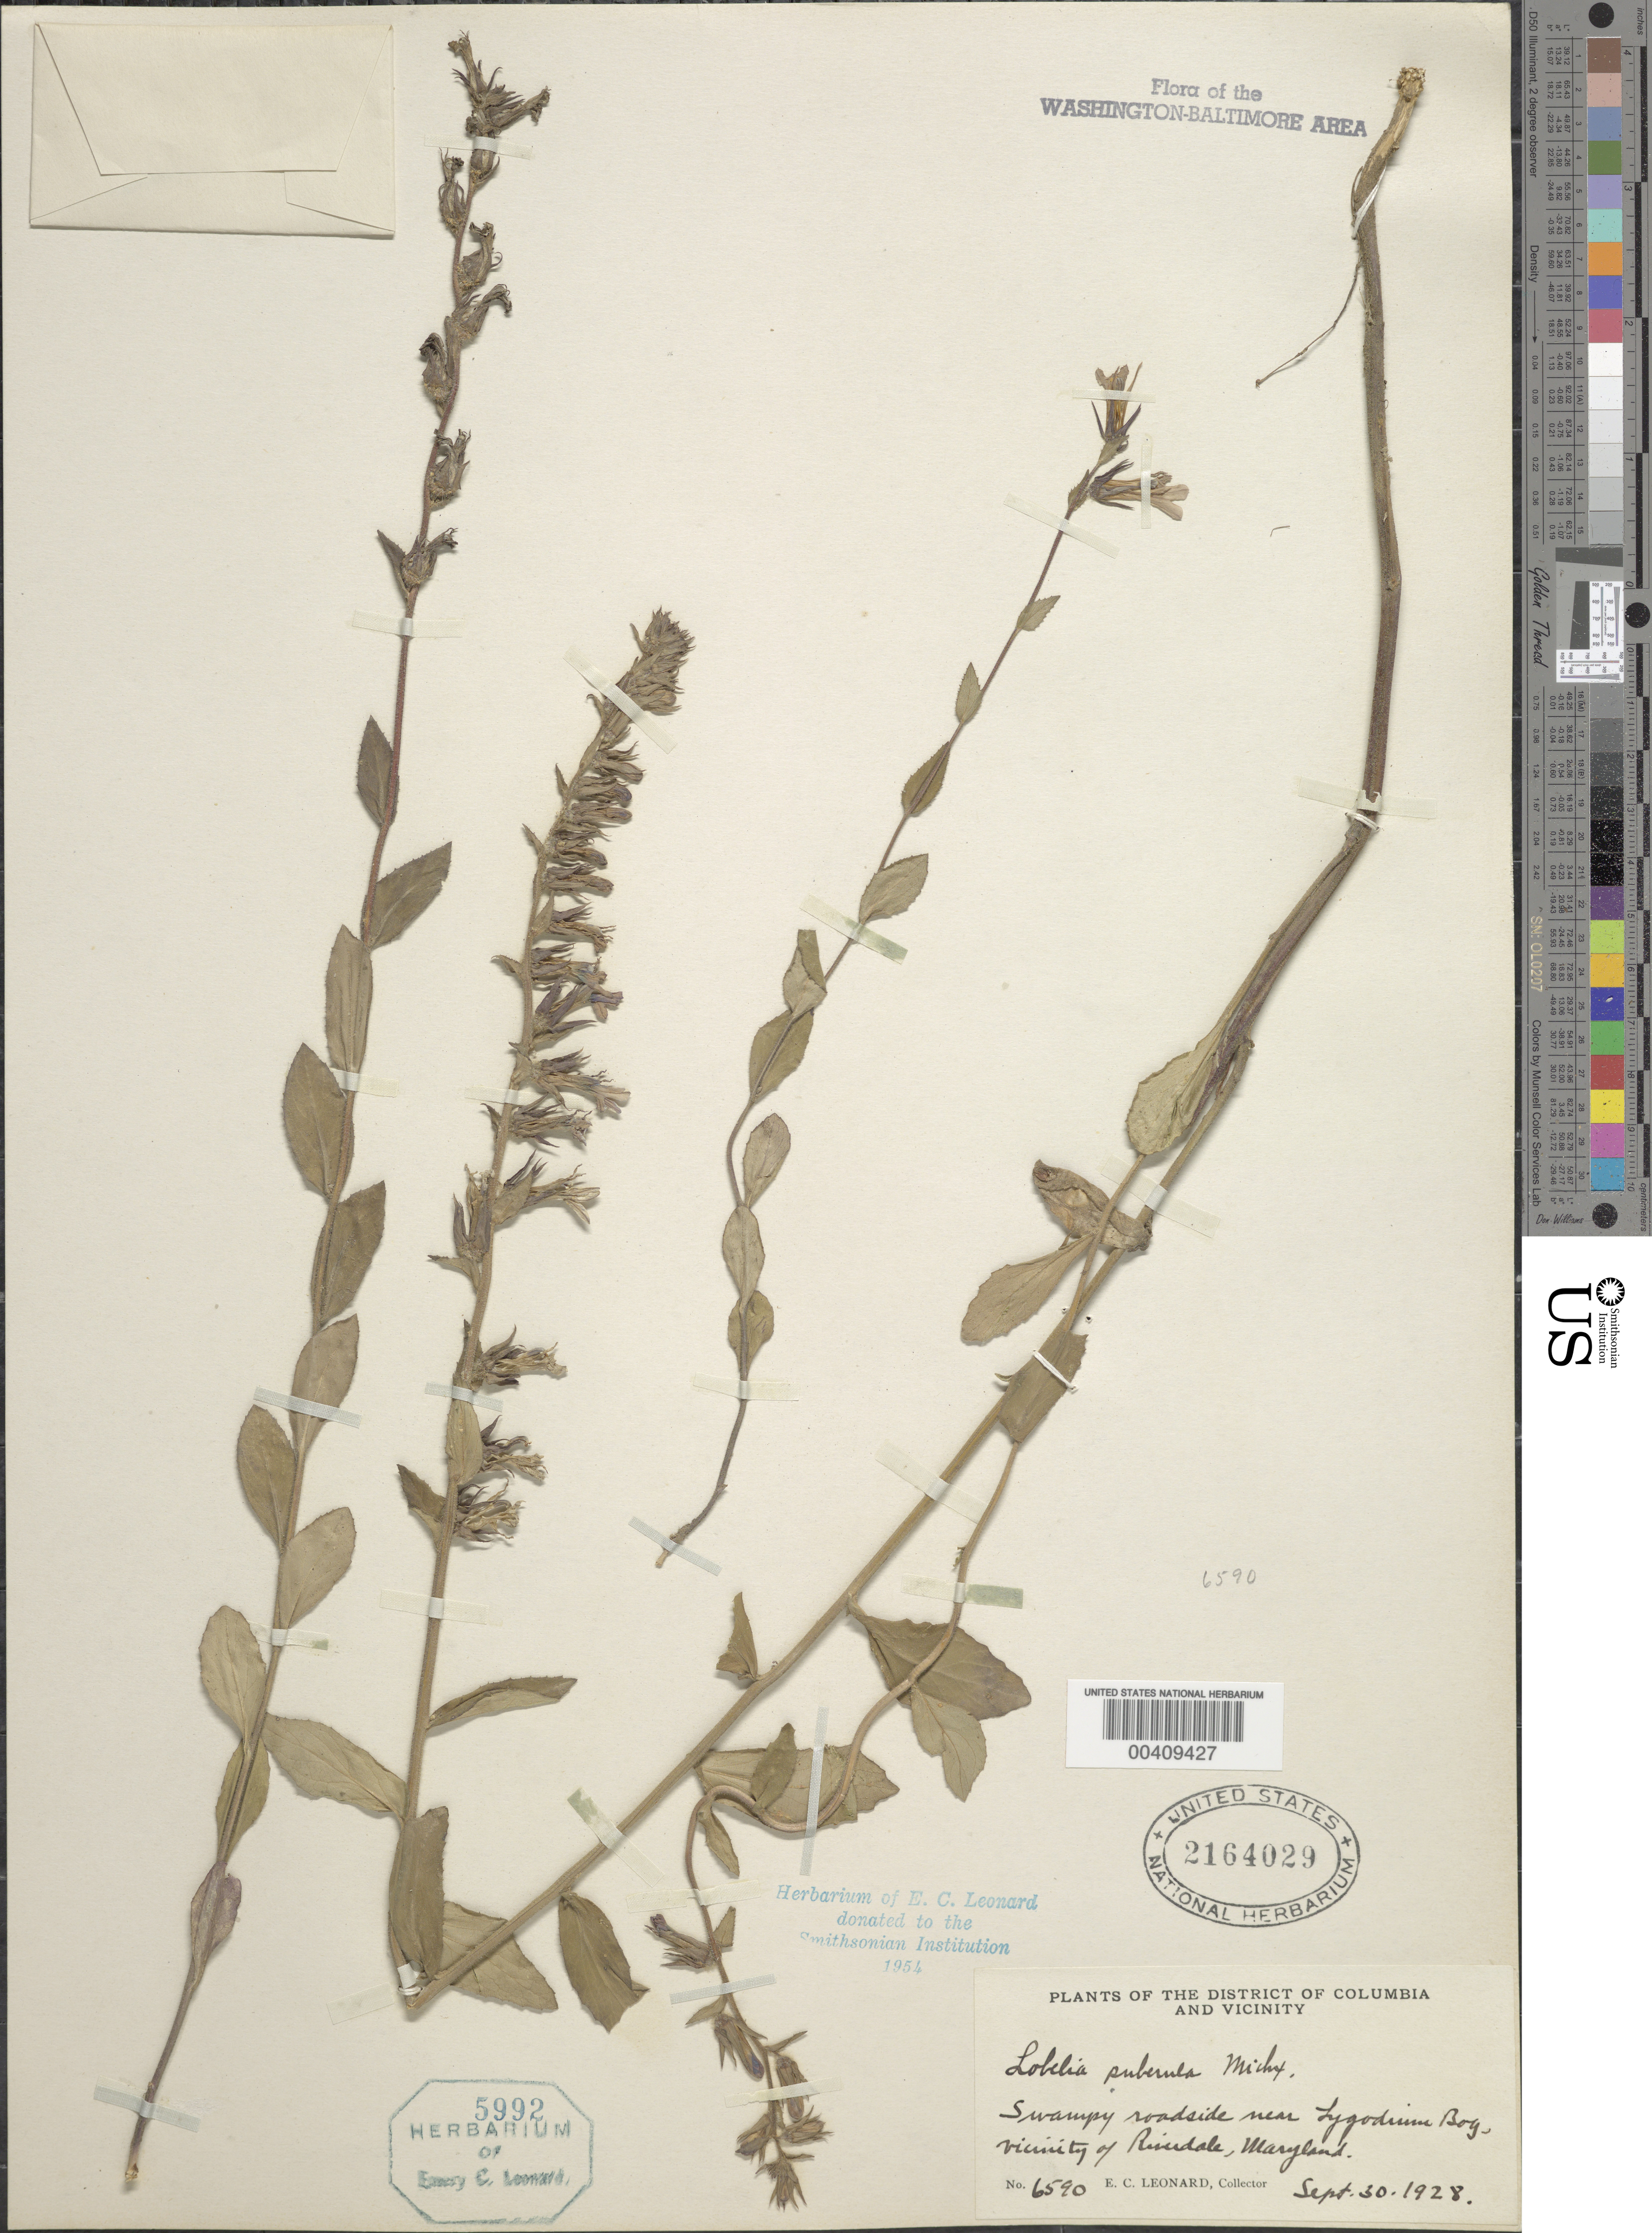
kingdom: Plantae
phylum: Tracheophyta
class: Magnoliopsida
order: Asterales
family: Campanulaceae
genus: Lobelia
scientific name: Lobelia puberula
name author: Michx.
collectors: E. C. Leonard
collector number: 6590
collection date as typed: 30 Sep 1928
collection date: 1928-09-30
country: United States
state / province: Maryland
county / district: Prince George's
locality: Vicinity of Riverdale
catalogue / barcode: US 2164029